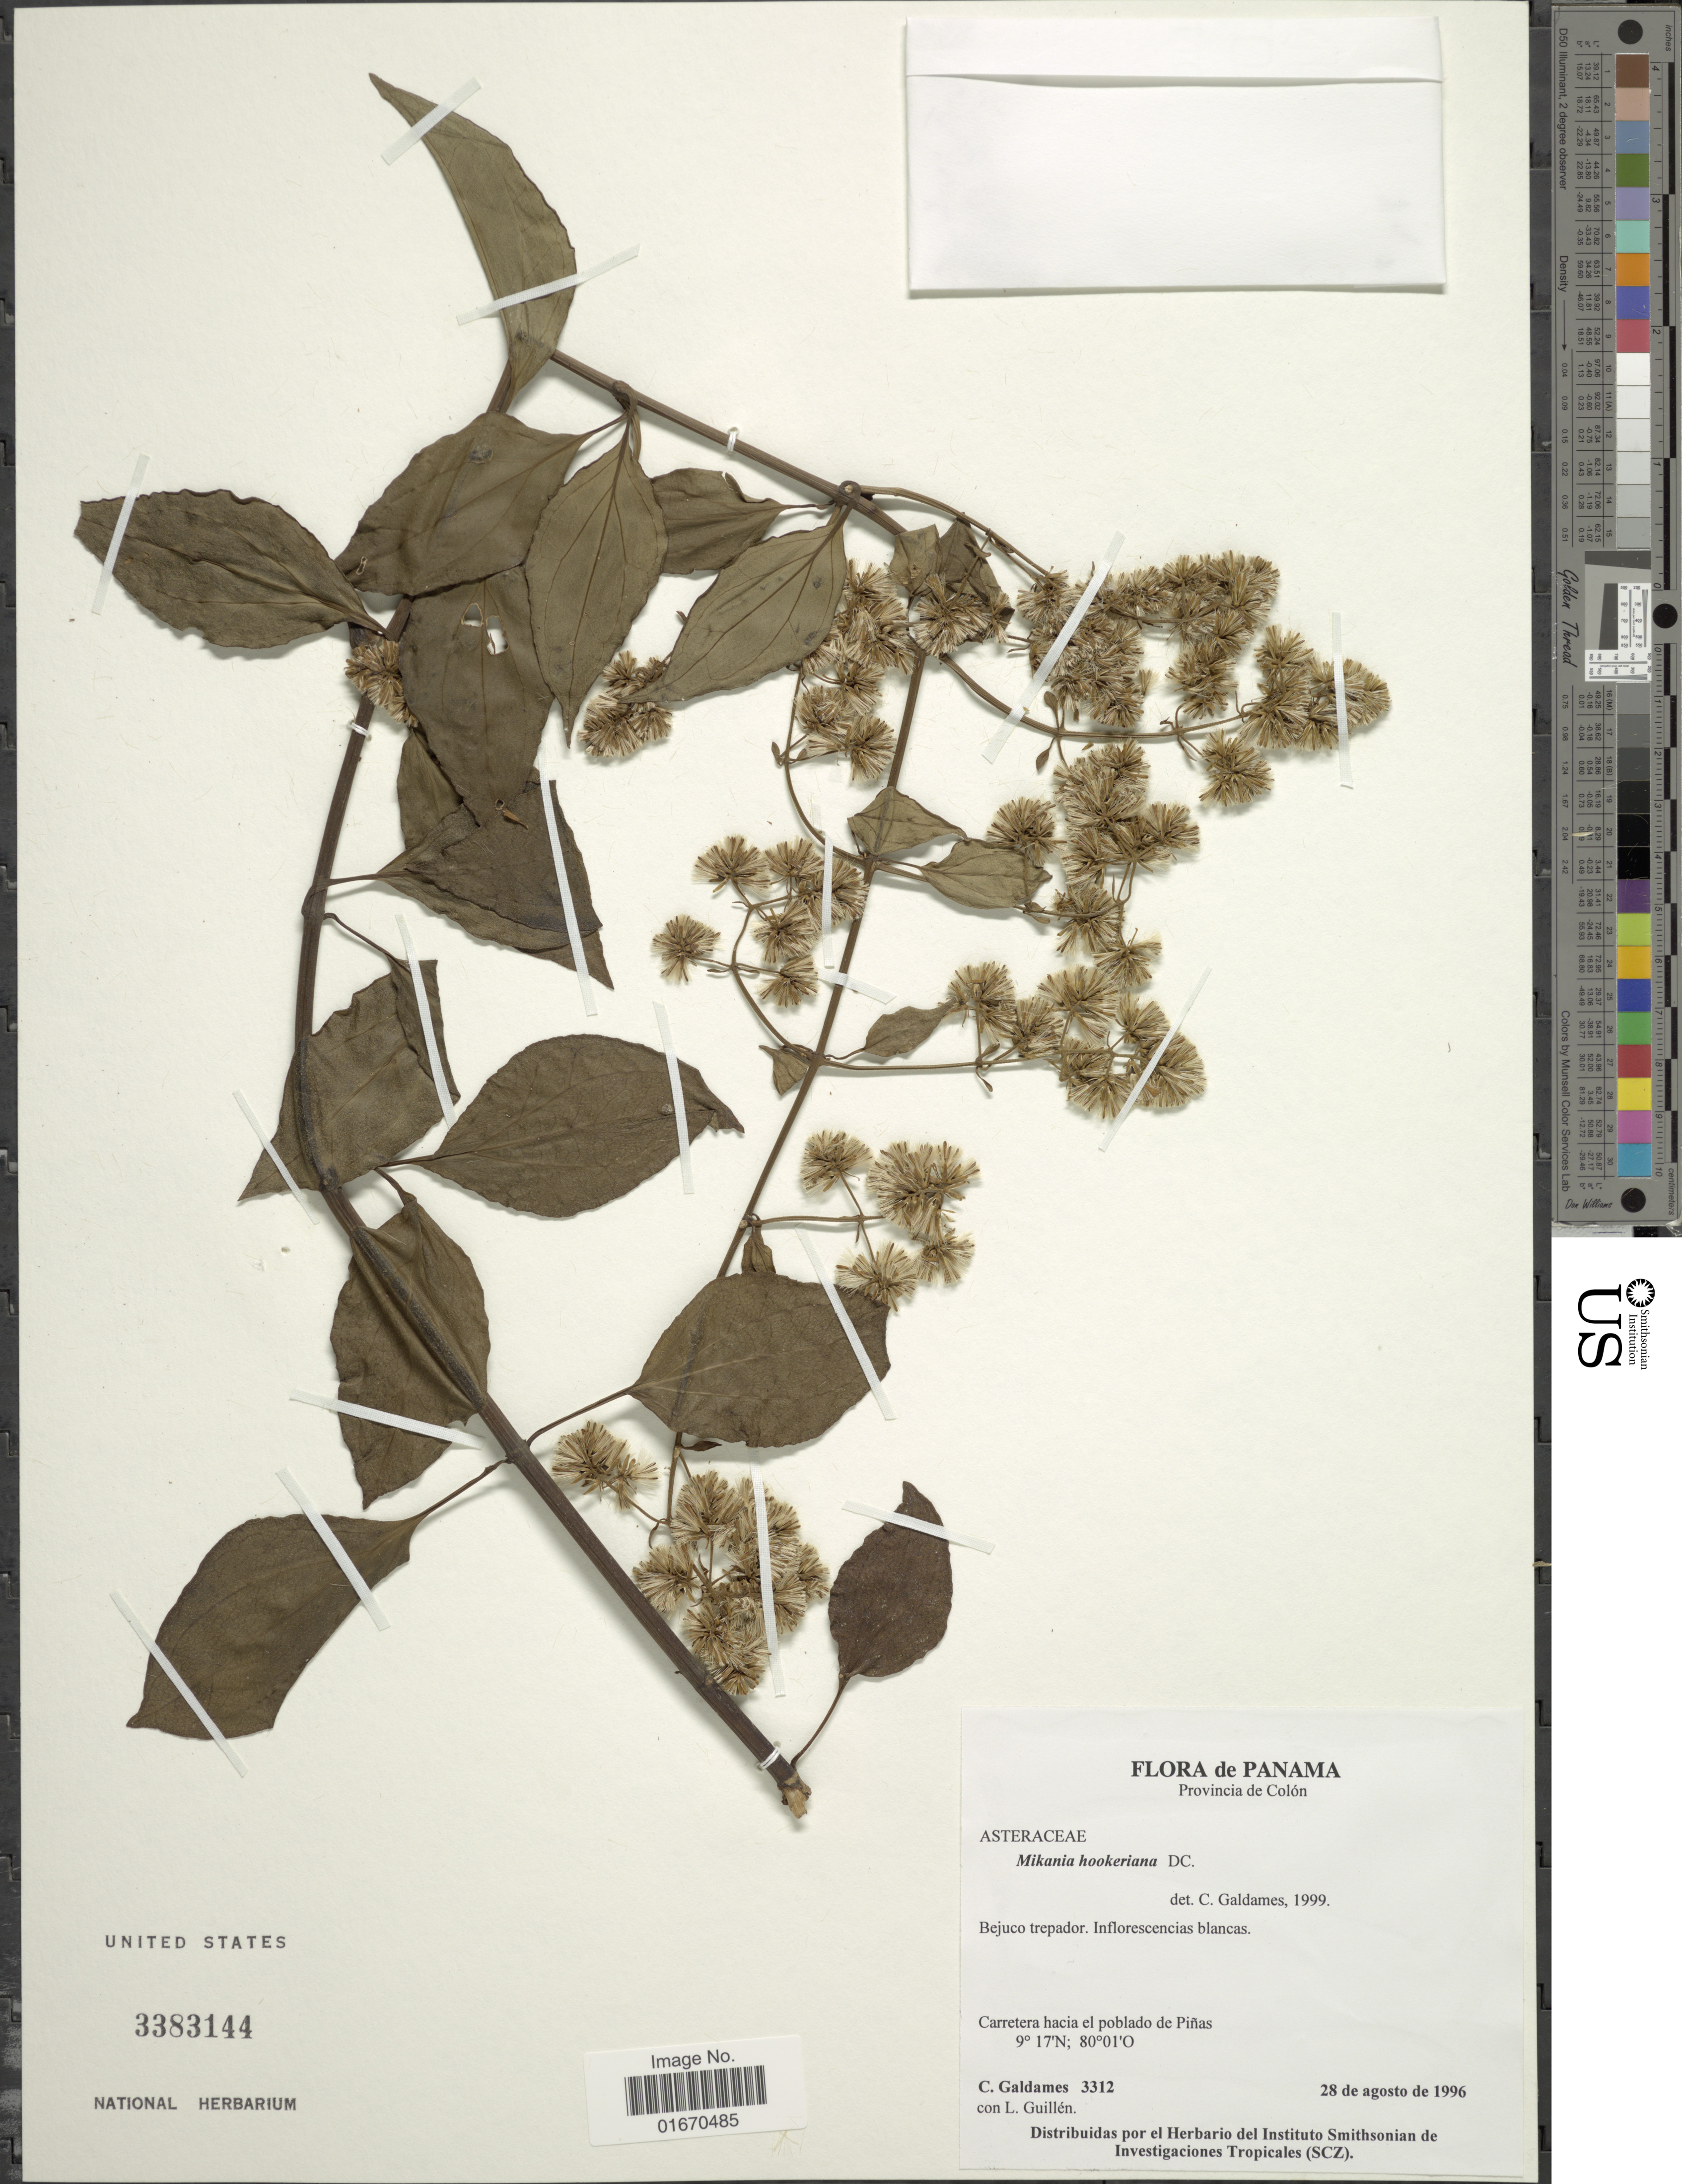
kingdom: Plantae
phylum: Tracheophyta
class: Magnoliopsida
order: Asterales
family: Asteraceae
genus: Mikania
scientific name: Mikania hookeriana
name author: DC.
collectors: C. Galdames & L. Guillén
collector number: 3312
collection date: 1996-08-28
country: Panama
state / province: Colón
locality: Carretera hacia el poblado de Pinas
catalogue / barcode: US 3383144